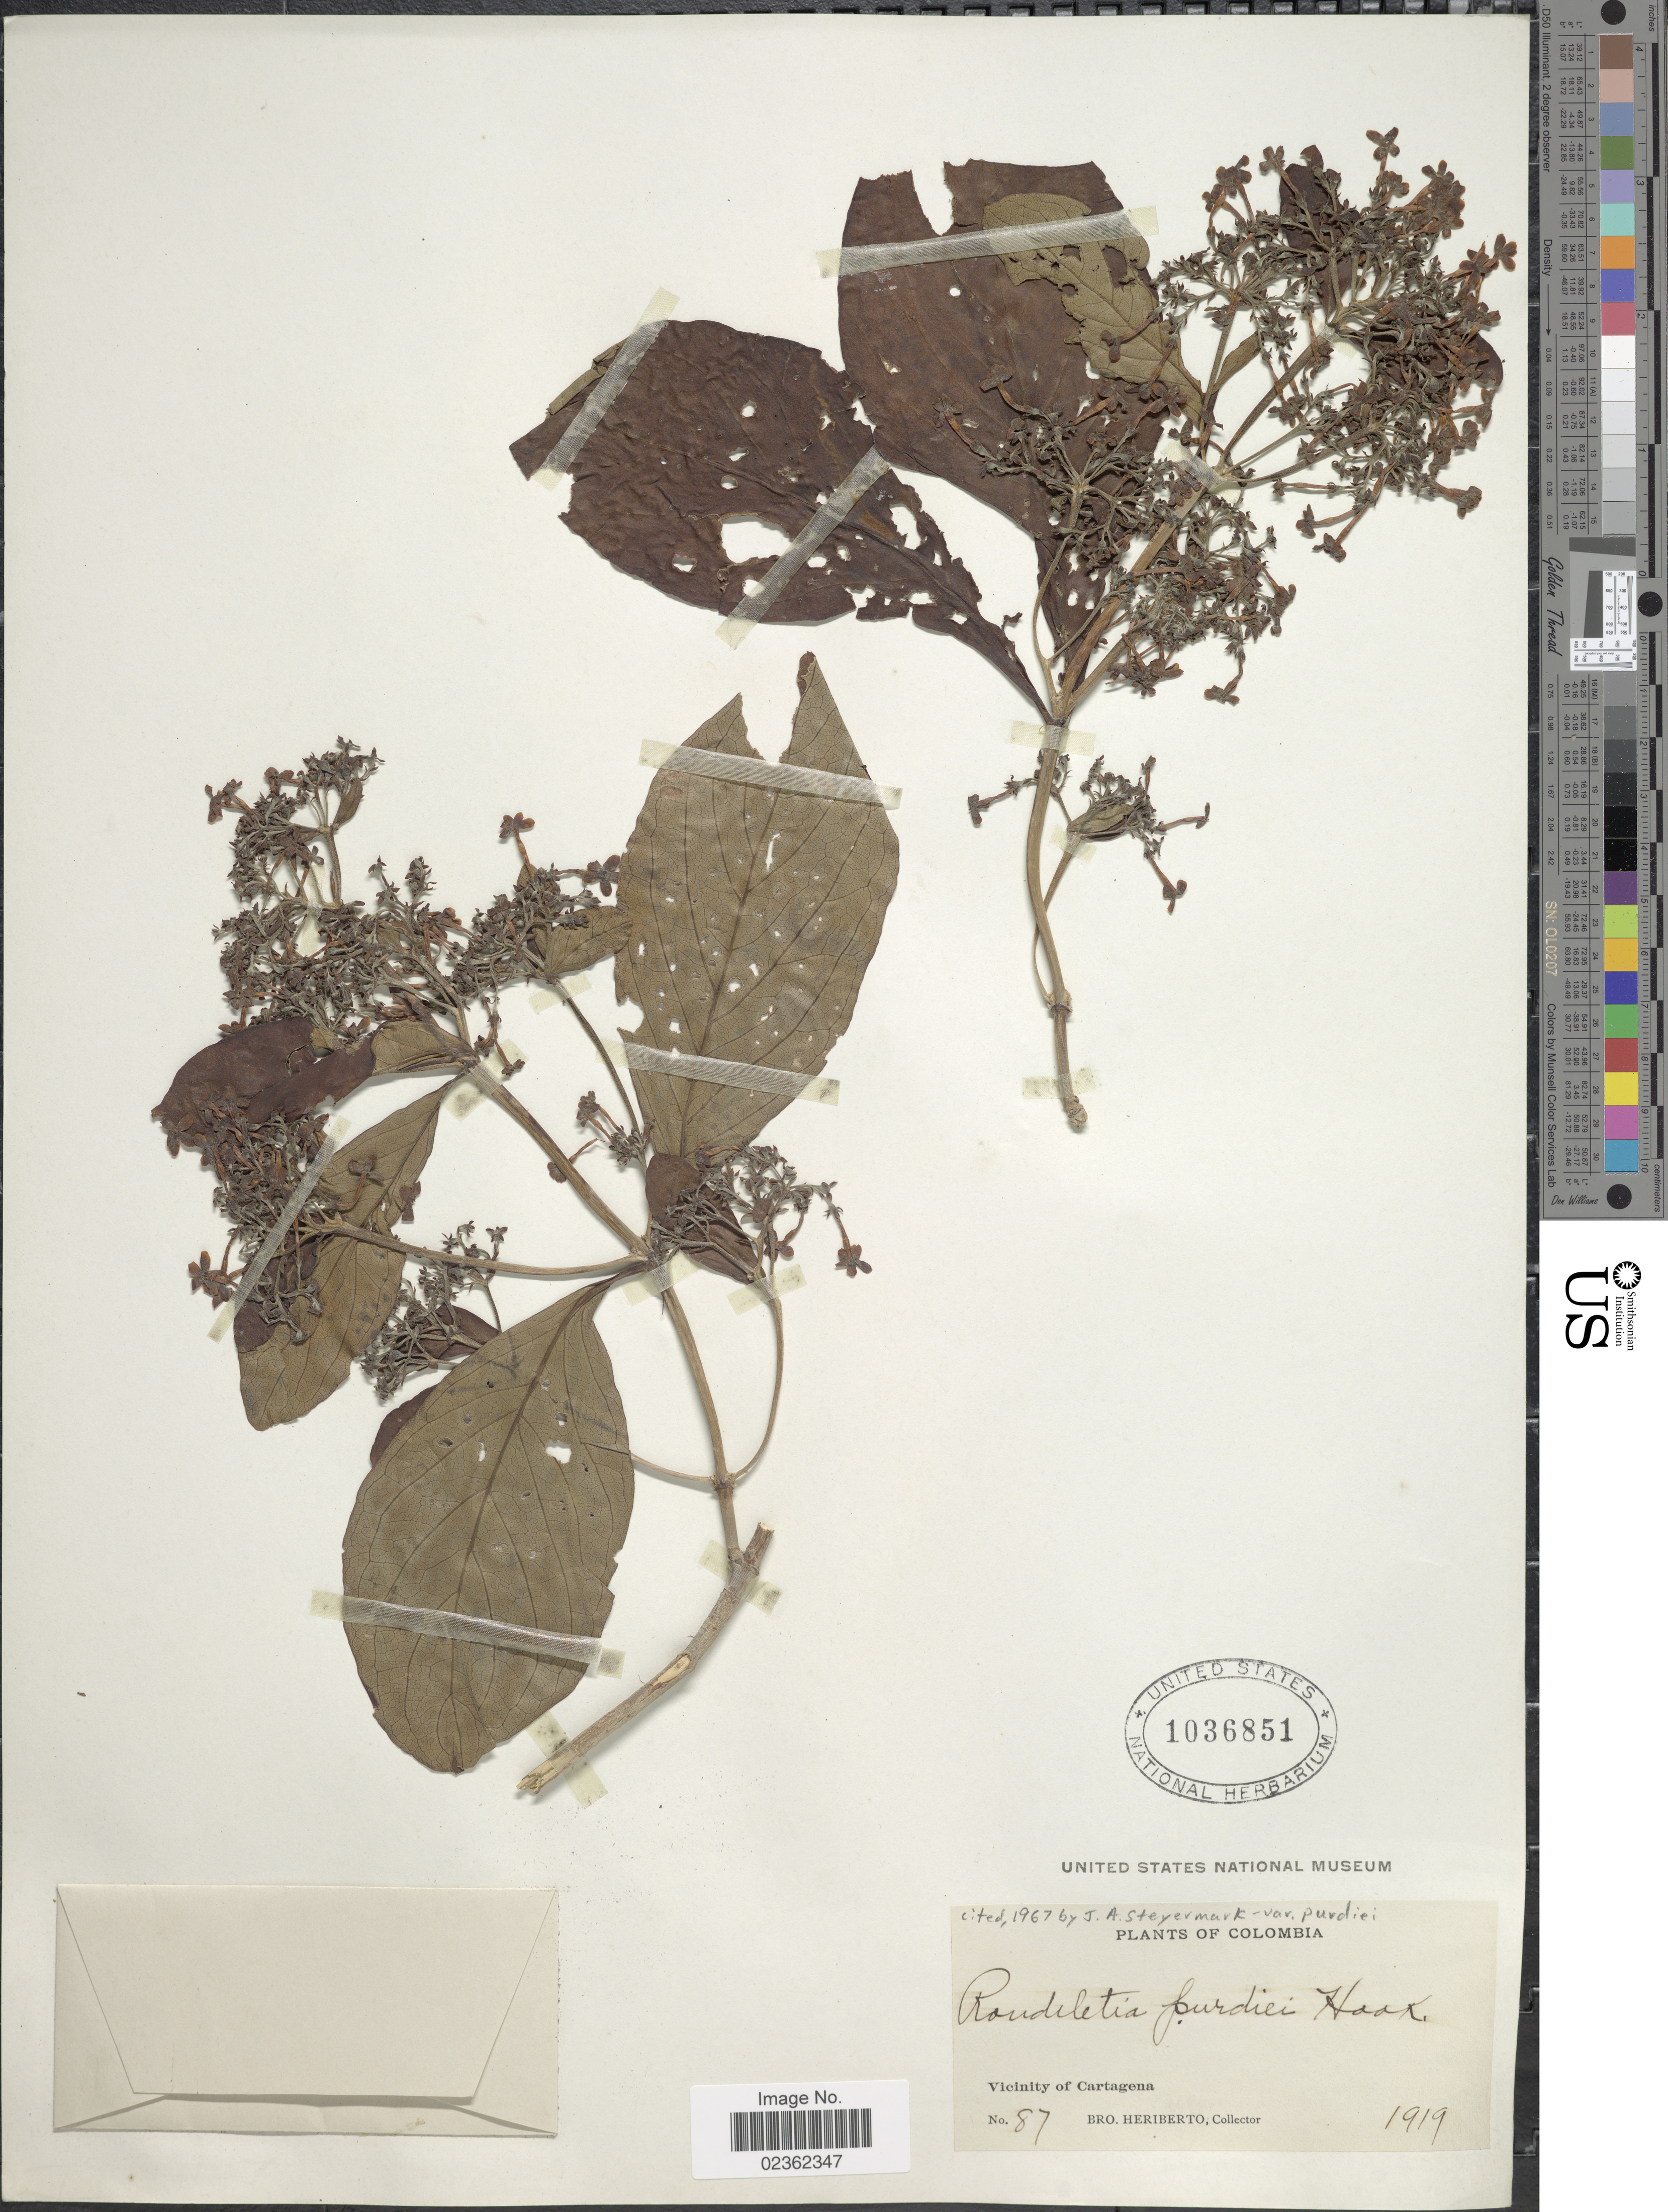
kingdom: Plantae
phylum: Tracheophyta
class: Magnoliopsida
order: Gentianales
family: Rubiaceae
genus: Rondeletia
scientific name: Rondeletia purdiei var. purdiei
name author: Hook. f.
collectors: B. Heriberto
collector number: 87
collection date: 1919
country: Colombia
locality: Vicinity of Cartagena.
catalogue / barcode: US 1036851